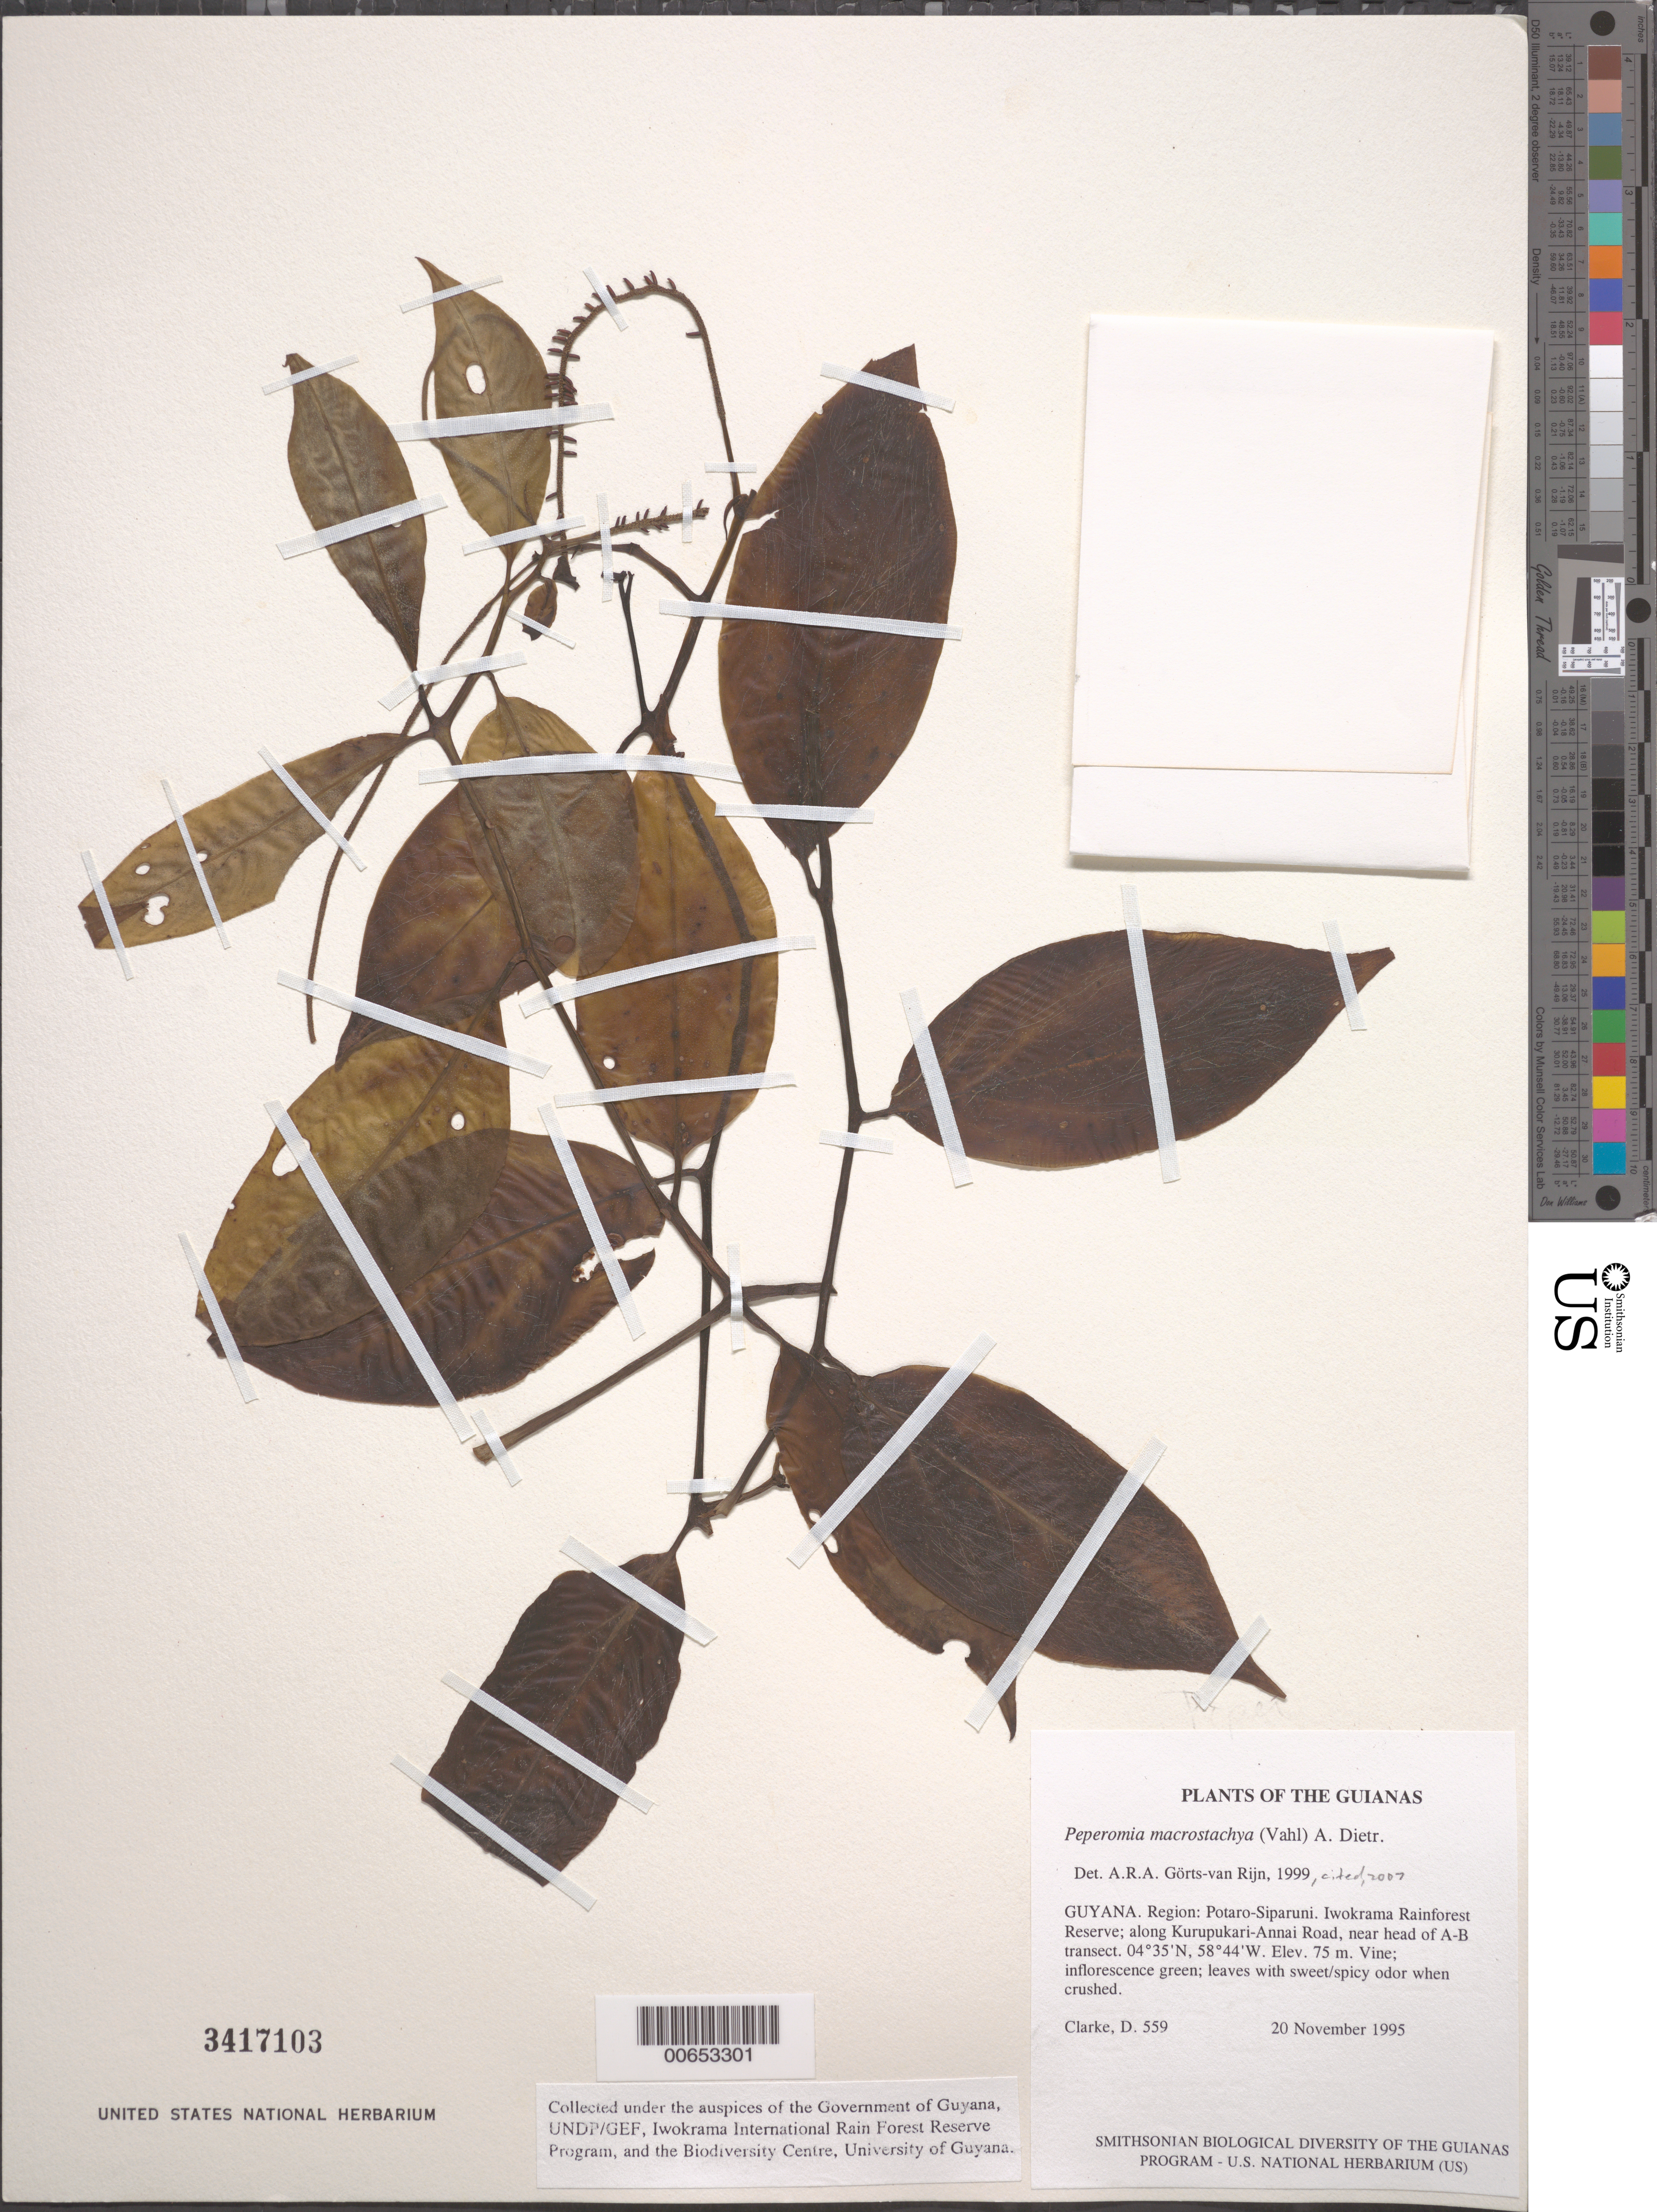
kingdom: Plantae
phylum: Tracheophyta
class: Magnoliopsida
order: Piperales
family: Piperaceae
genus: Peperomia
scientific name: Peperomia macrostachya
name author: (Vahl) A. Dietr.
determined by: Görts-van Rijn, A. R. A.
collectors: H. D. Clarke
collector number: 559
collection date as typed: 20 November 1995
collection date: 1995-11-20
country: Guyana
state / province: Potaro-Siparuni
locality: Iwokrama Rainforest Reserve; along Kurupukari-Annai Road, near head of A-B transect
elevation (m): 75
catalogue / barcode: US 3417103